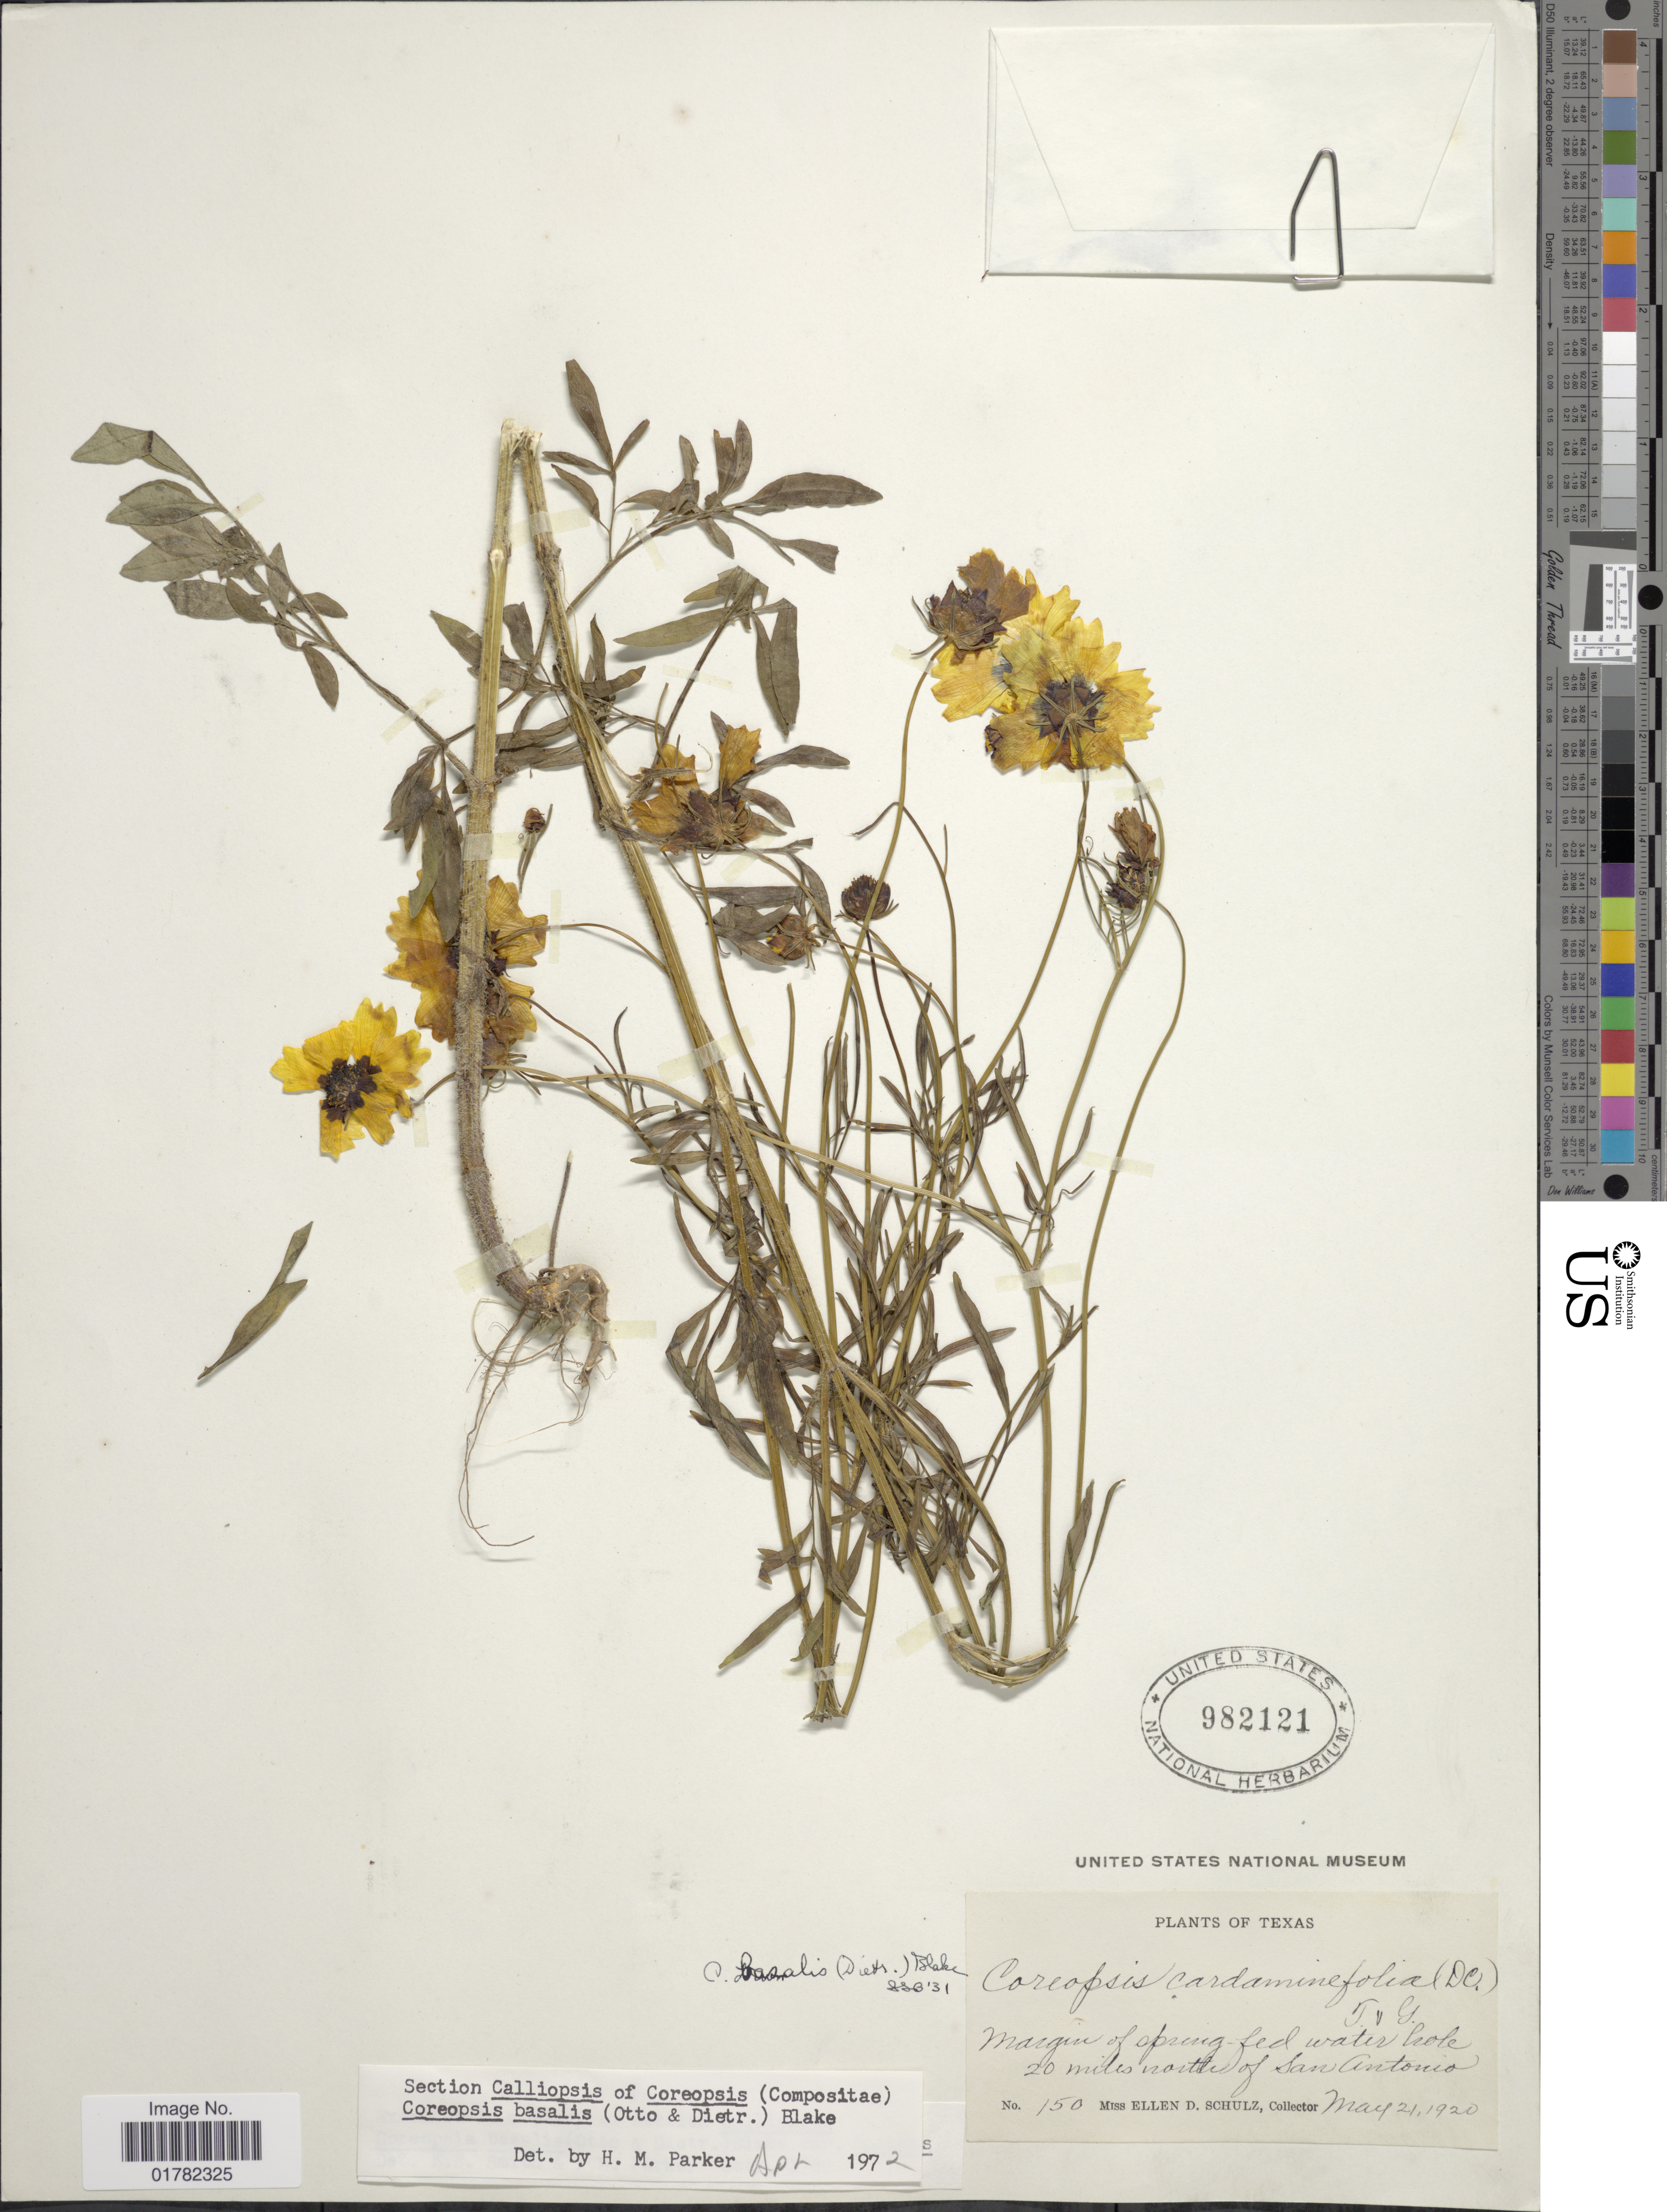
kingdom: Plantae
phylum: Tracheophyta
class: Magnoliopsida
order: Asterales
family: Asteraceae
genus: Coreopsis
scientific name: Coreopsis basalis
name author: S.F. Blake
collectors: E. D. Schulz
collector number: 150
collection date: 1920-05-21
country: United States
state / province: Texas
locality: Margin of Spring fed water Hole, 20 mile snorth of San Antonio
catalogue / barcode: US 982121